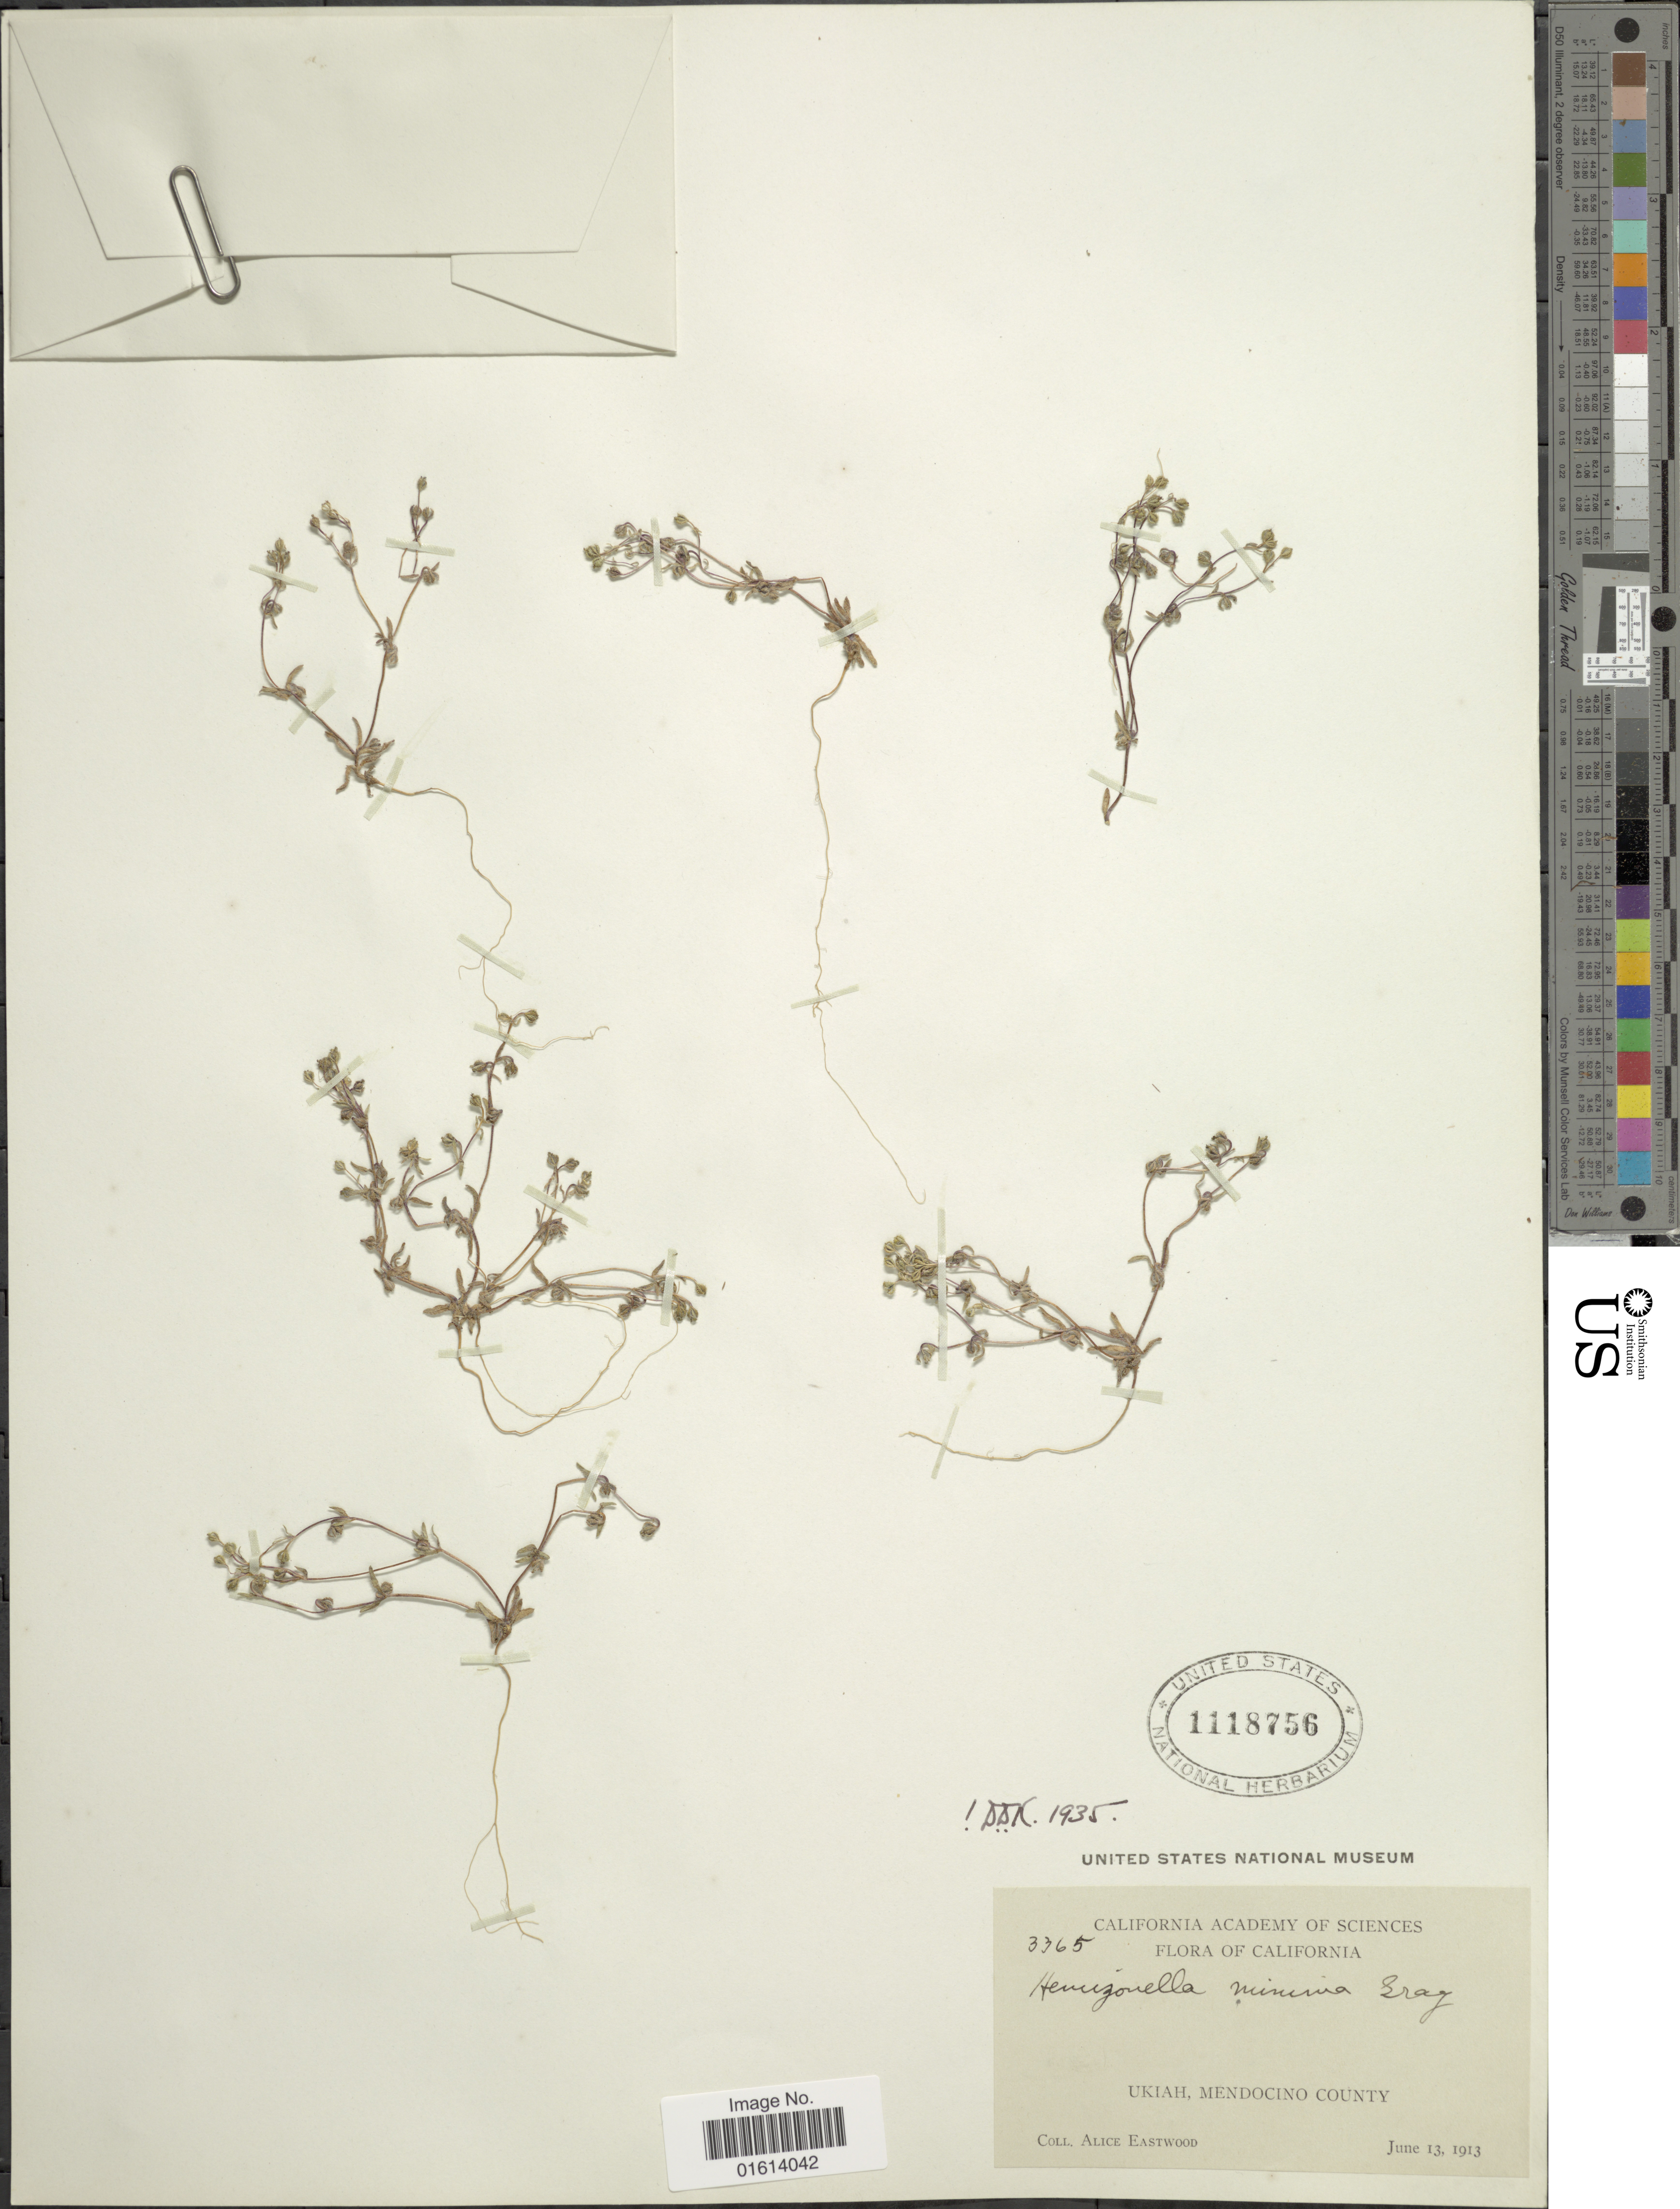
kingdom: Plantae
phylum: Tracheophyta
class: Magnoliopsida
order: Asterales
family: Asteraceae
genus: Hemizonella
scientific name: Hemizonella minima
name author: (A. Gray) A. Gray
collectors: A. Eastwood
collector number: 3365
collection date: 1913-06-13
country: United States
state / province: California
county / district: Mendocino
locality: Ukiah, Mendocino County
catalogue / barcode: US 1118756